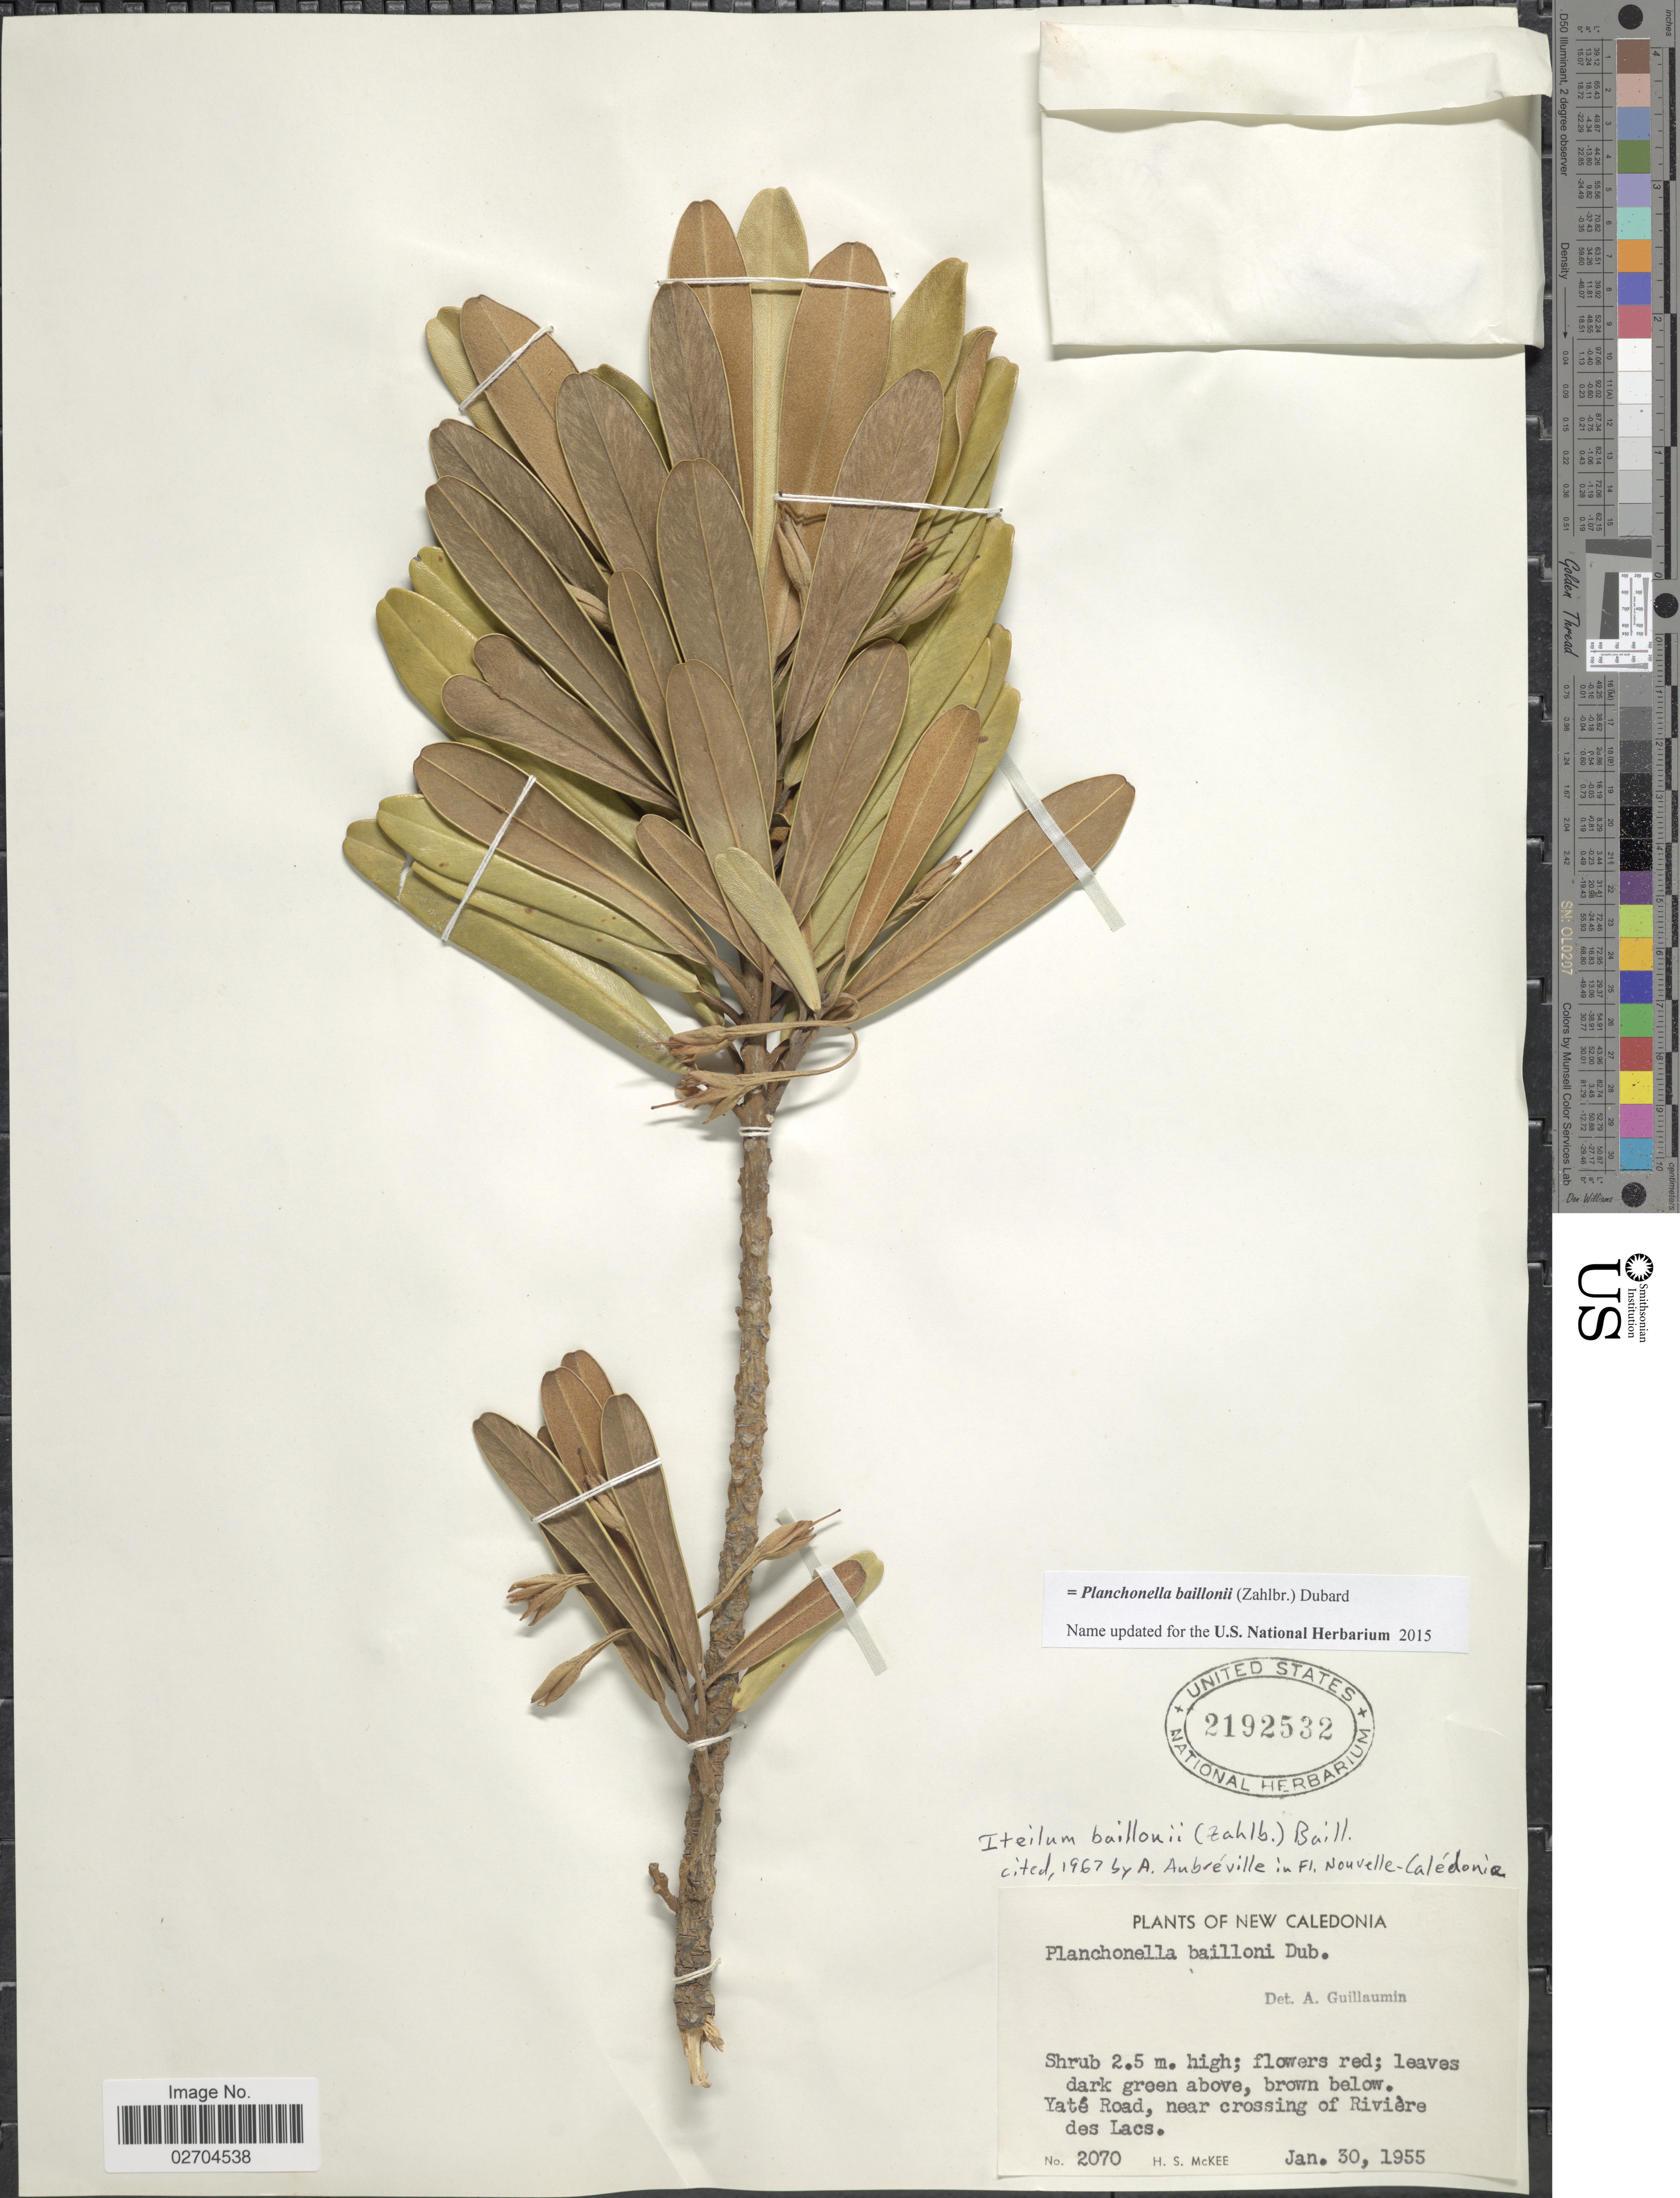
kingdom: Plantae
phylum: Tracheophyta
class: Magnoliopsida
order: Ericales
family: Sapotaceae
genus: Planchonella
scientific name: Planchonella baillonii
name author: (Zahlbr.) Dubard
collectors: H. S. McKee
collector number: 2070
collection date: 1955-01-30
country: New Caledonia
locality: Yate Road, near crossing of Riviere des Lacs.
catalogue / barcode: US 2192532